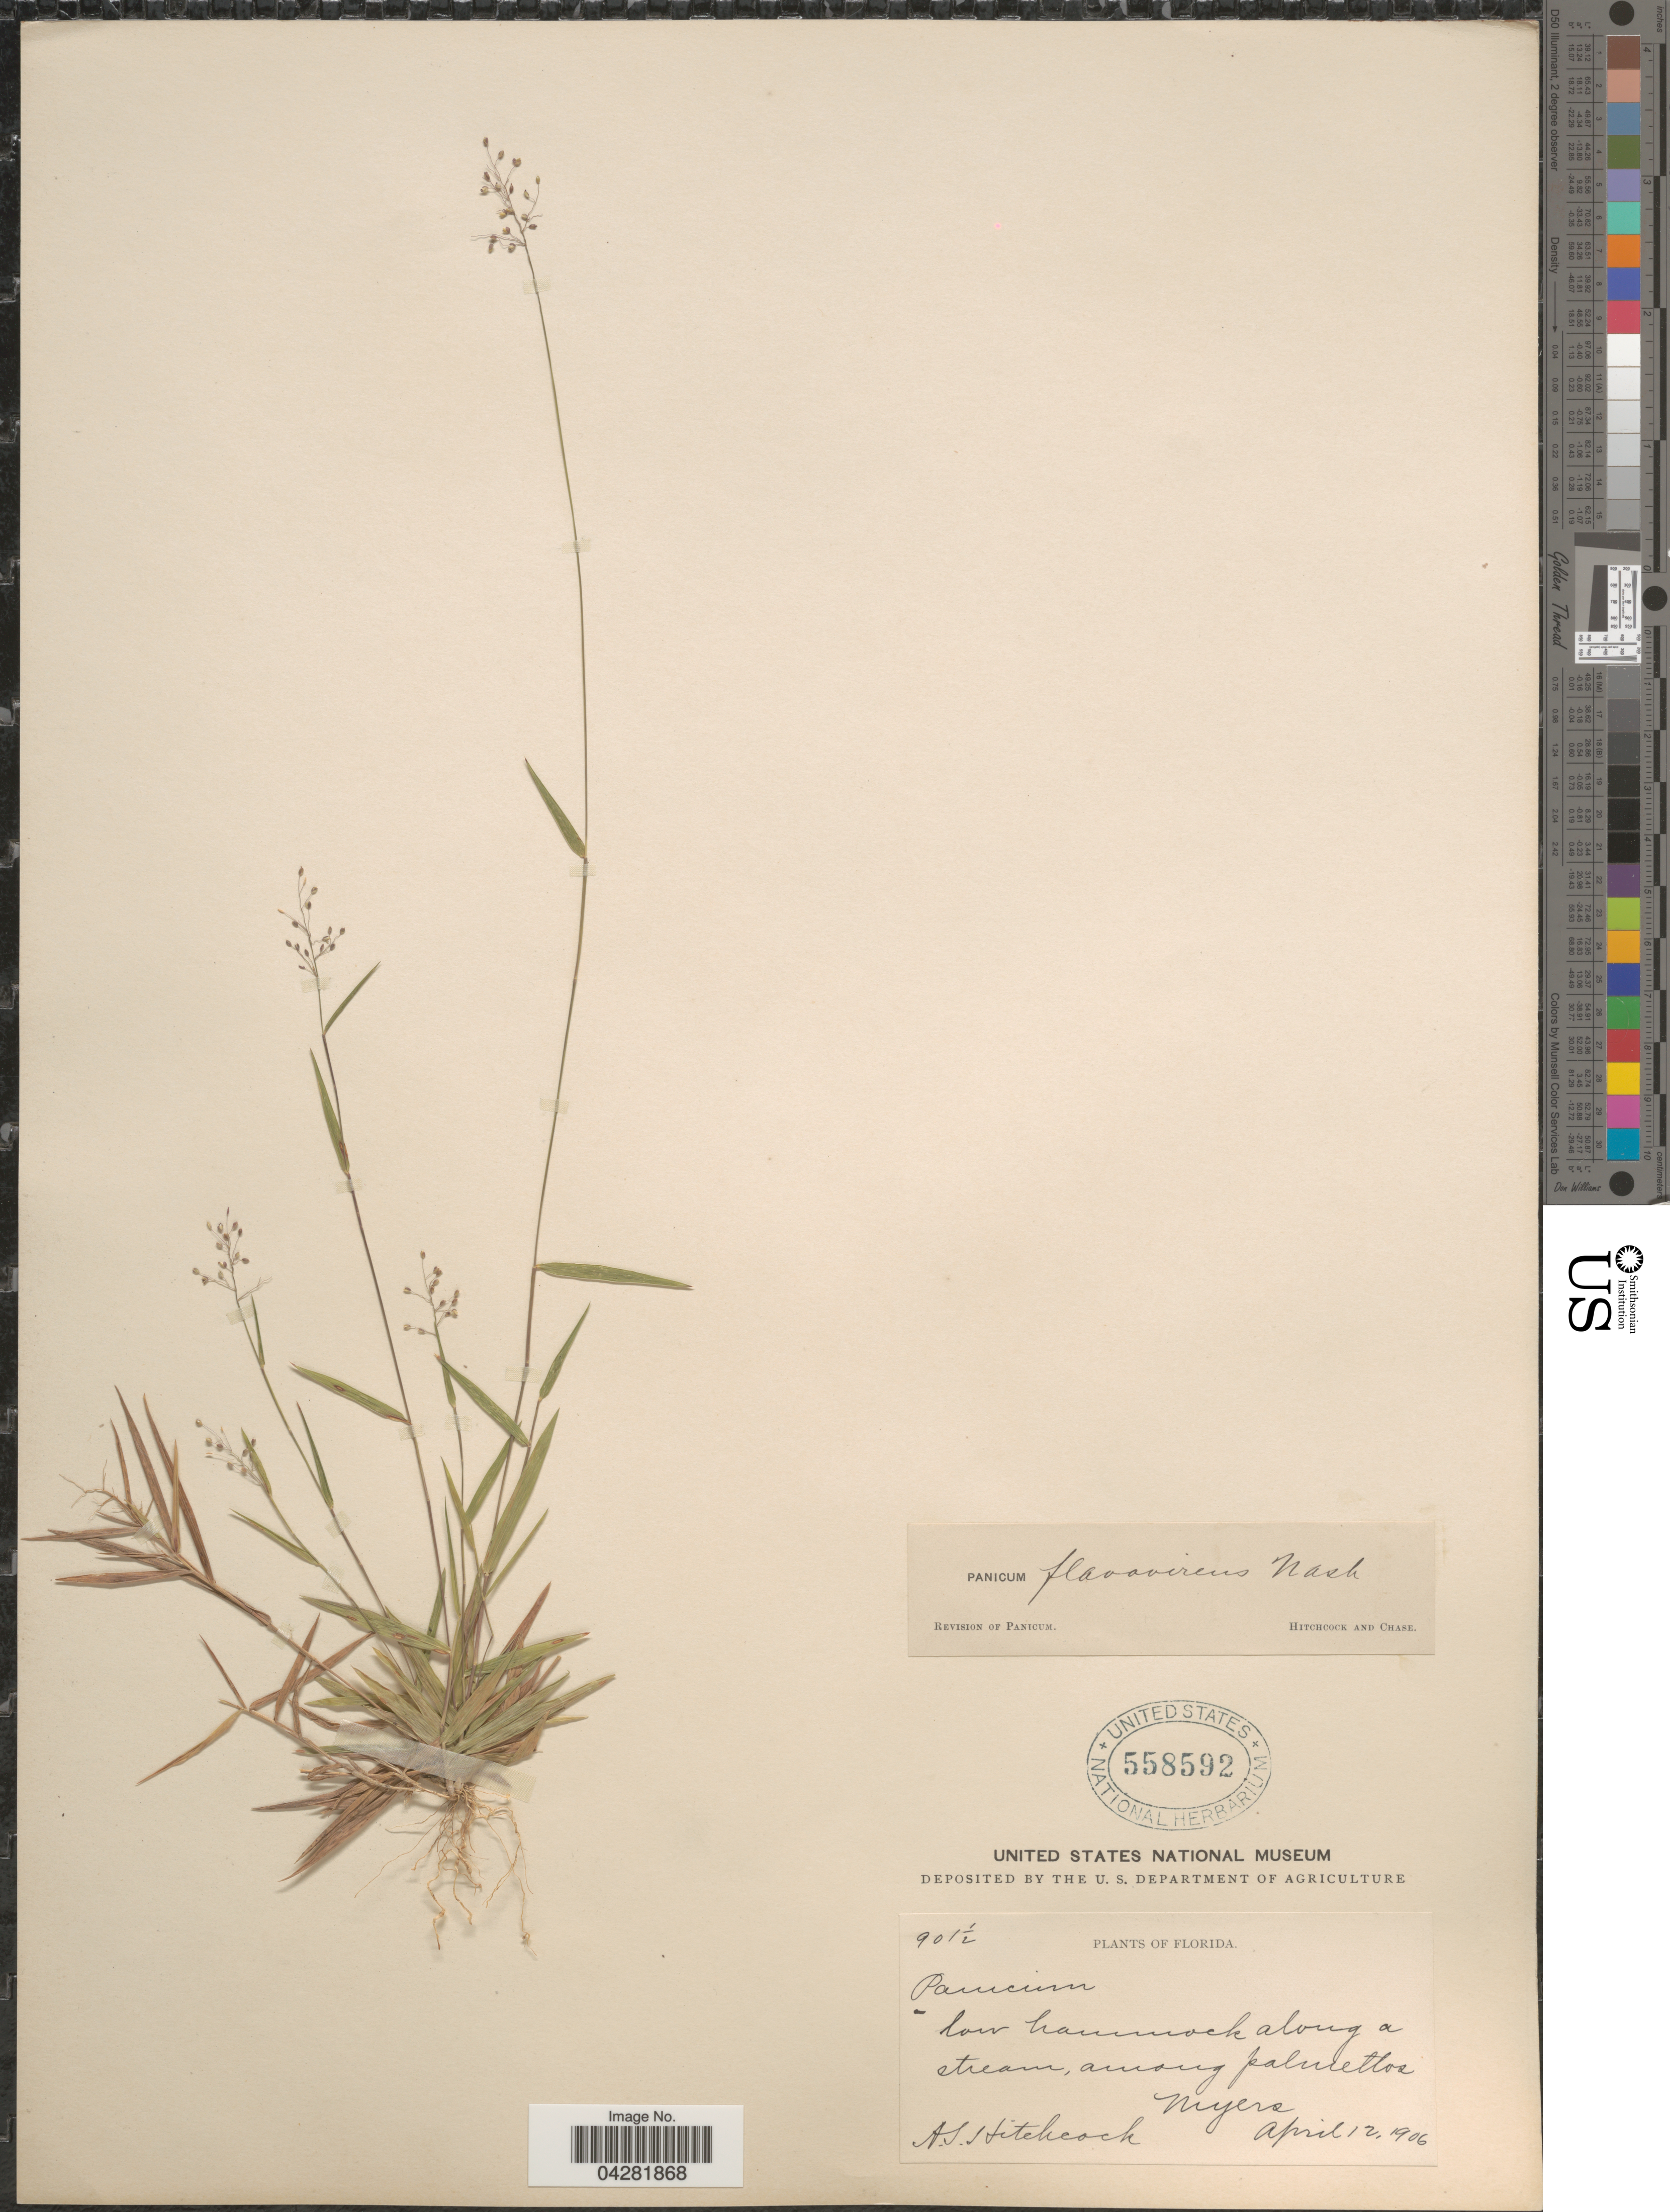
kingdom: Plantae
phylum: Tracheophyta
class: Liliopsida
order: Poales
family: Poaceae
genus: Dichanthelium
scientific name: Dichanthelium ensifolium var. ensifolium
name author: (Baldwin ex Elliot) Gould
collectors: A. S. Hitchcock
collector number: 901½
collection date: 1906-04-12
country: United States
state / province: Florida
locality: Myers.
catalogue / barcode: US 558592